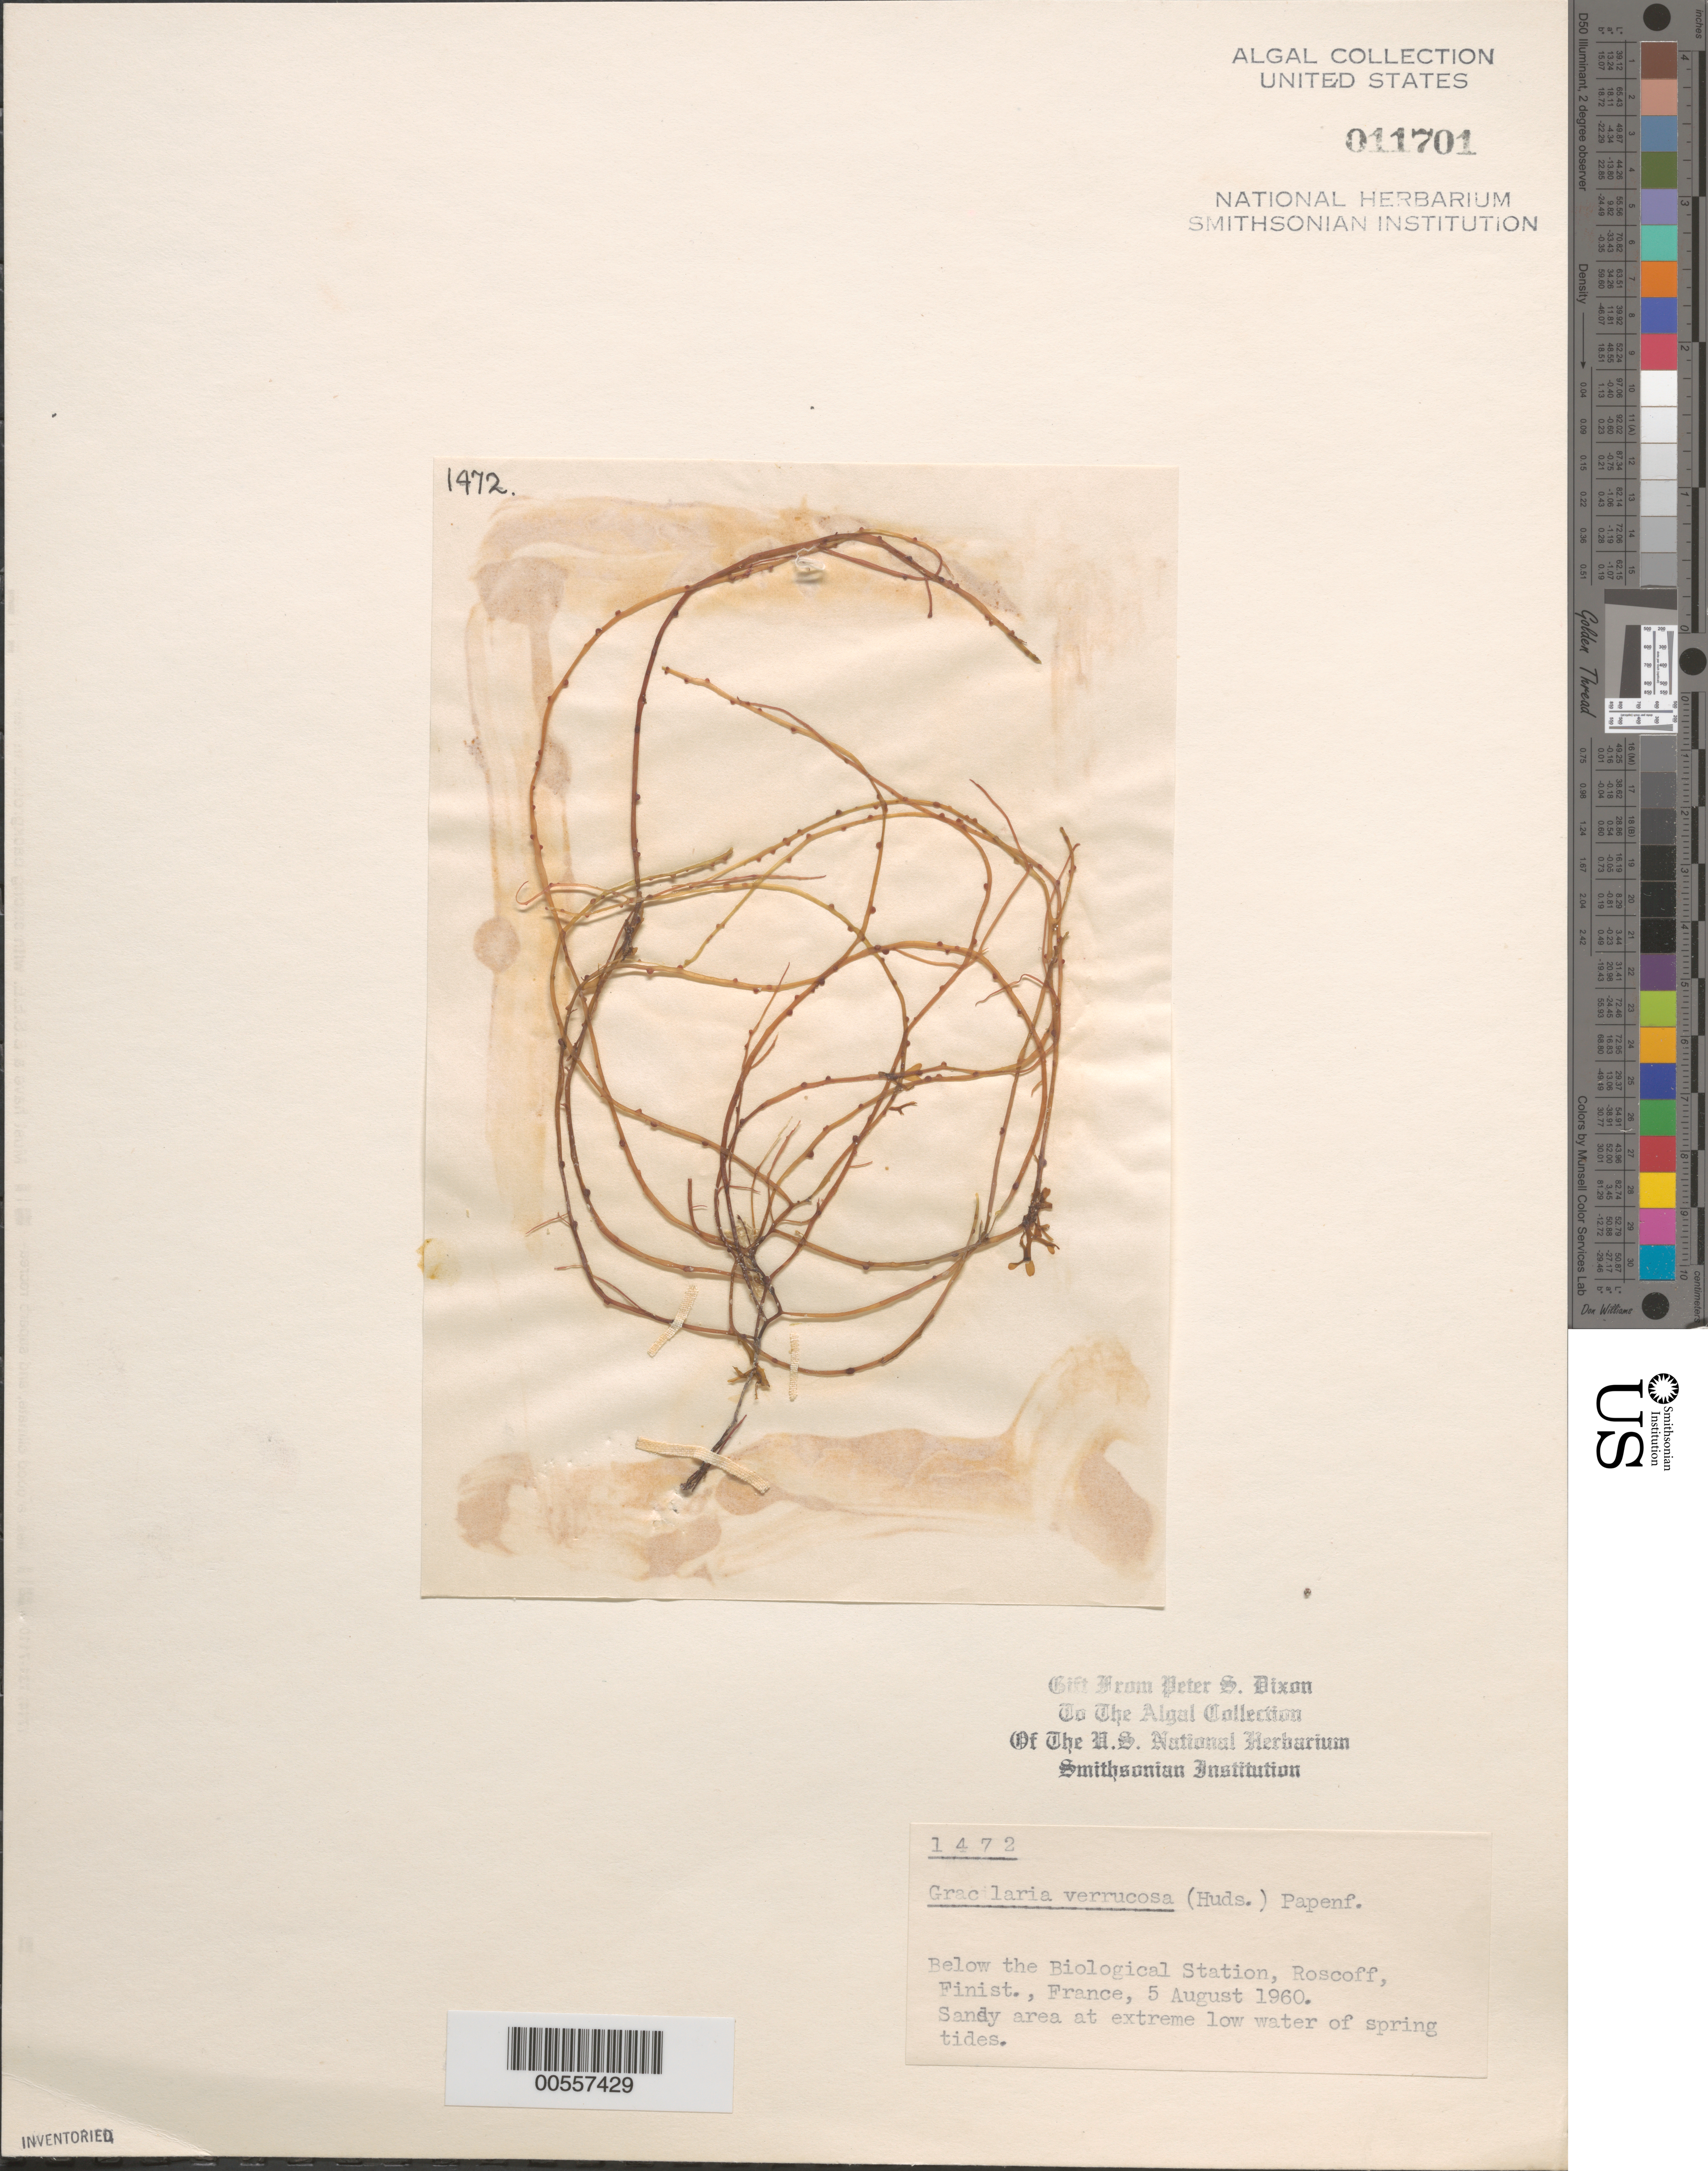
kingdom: Plantae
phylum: Rhodophyta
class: Florideophyceae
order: Gracilariales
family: Gracilariaceae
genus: Gracilariopsis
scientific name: Gracilariopsis longissima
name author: (S.G. Gmel.) Steentoft et al.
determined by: Algae name updating Project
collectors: P. S. Dixon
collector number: PSD 1472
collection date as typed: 05 Aug 1960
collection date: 1960-08-05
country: France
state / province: Bretagne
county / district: Finistère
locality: Roscoff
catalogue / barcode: US 11701